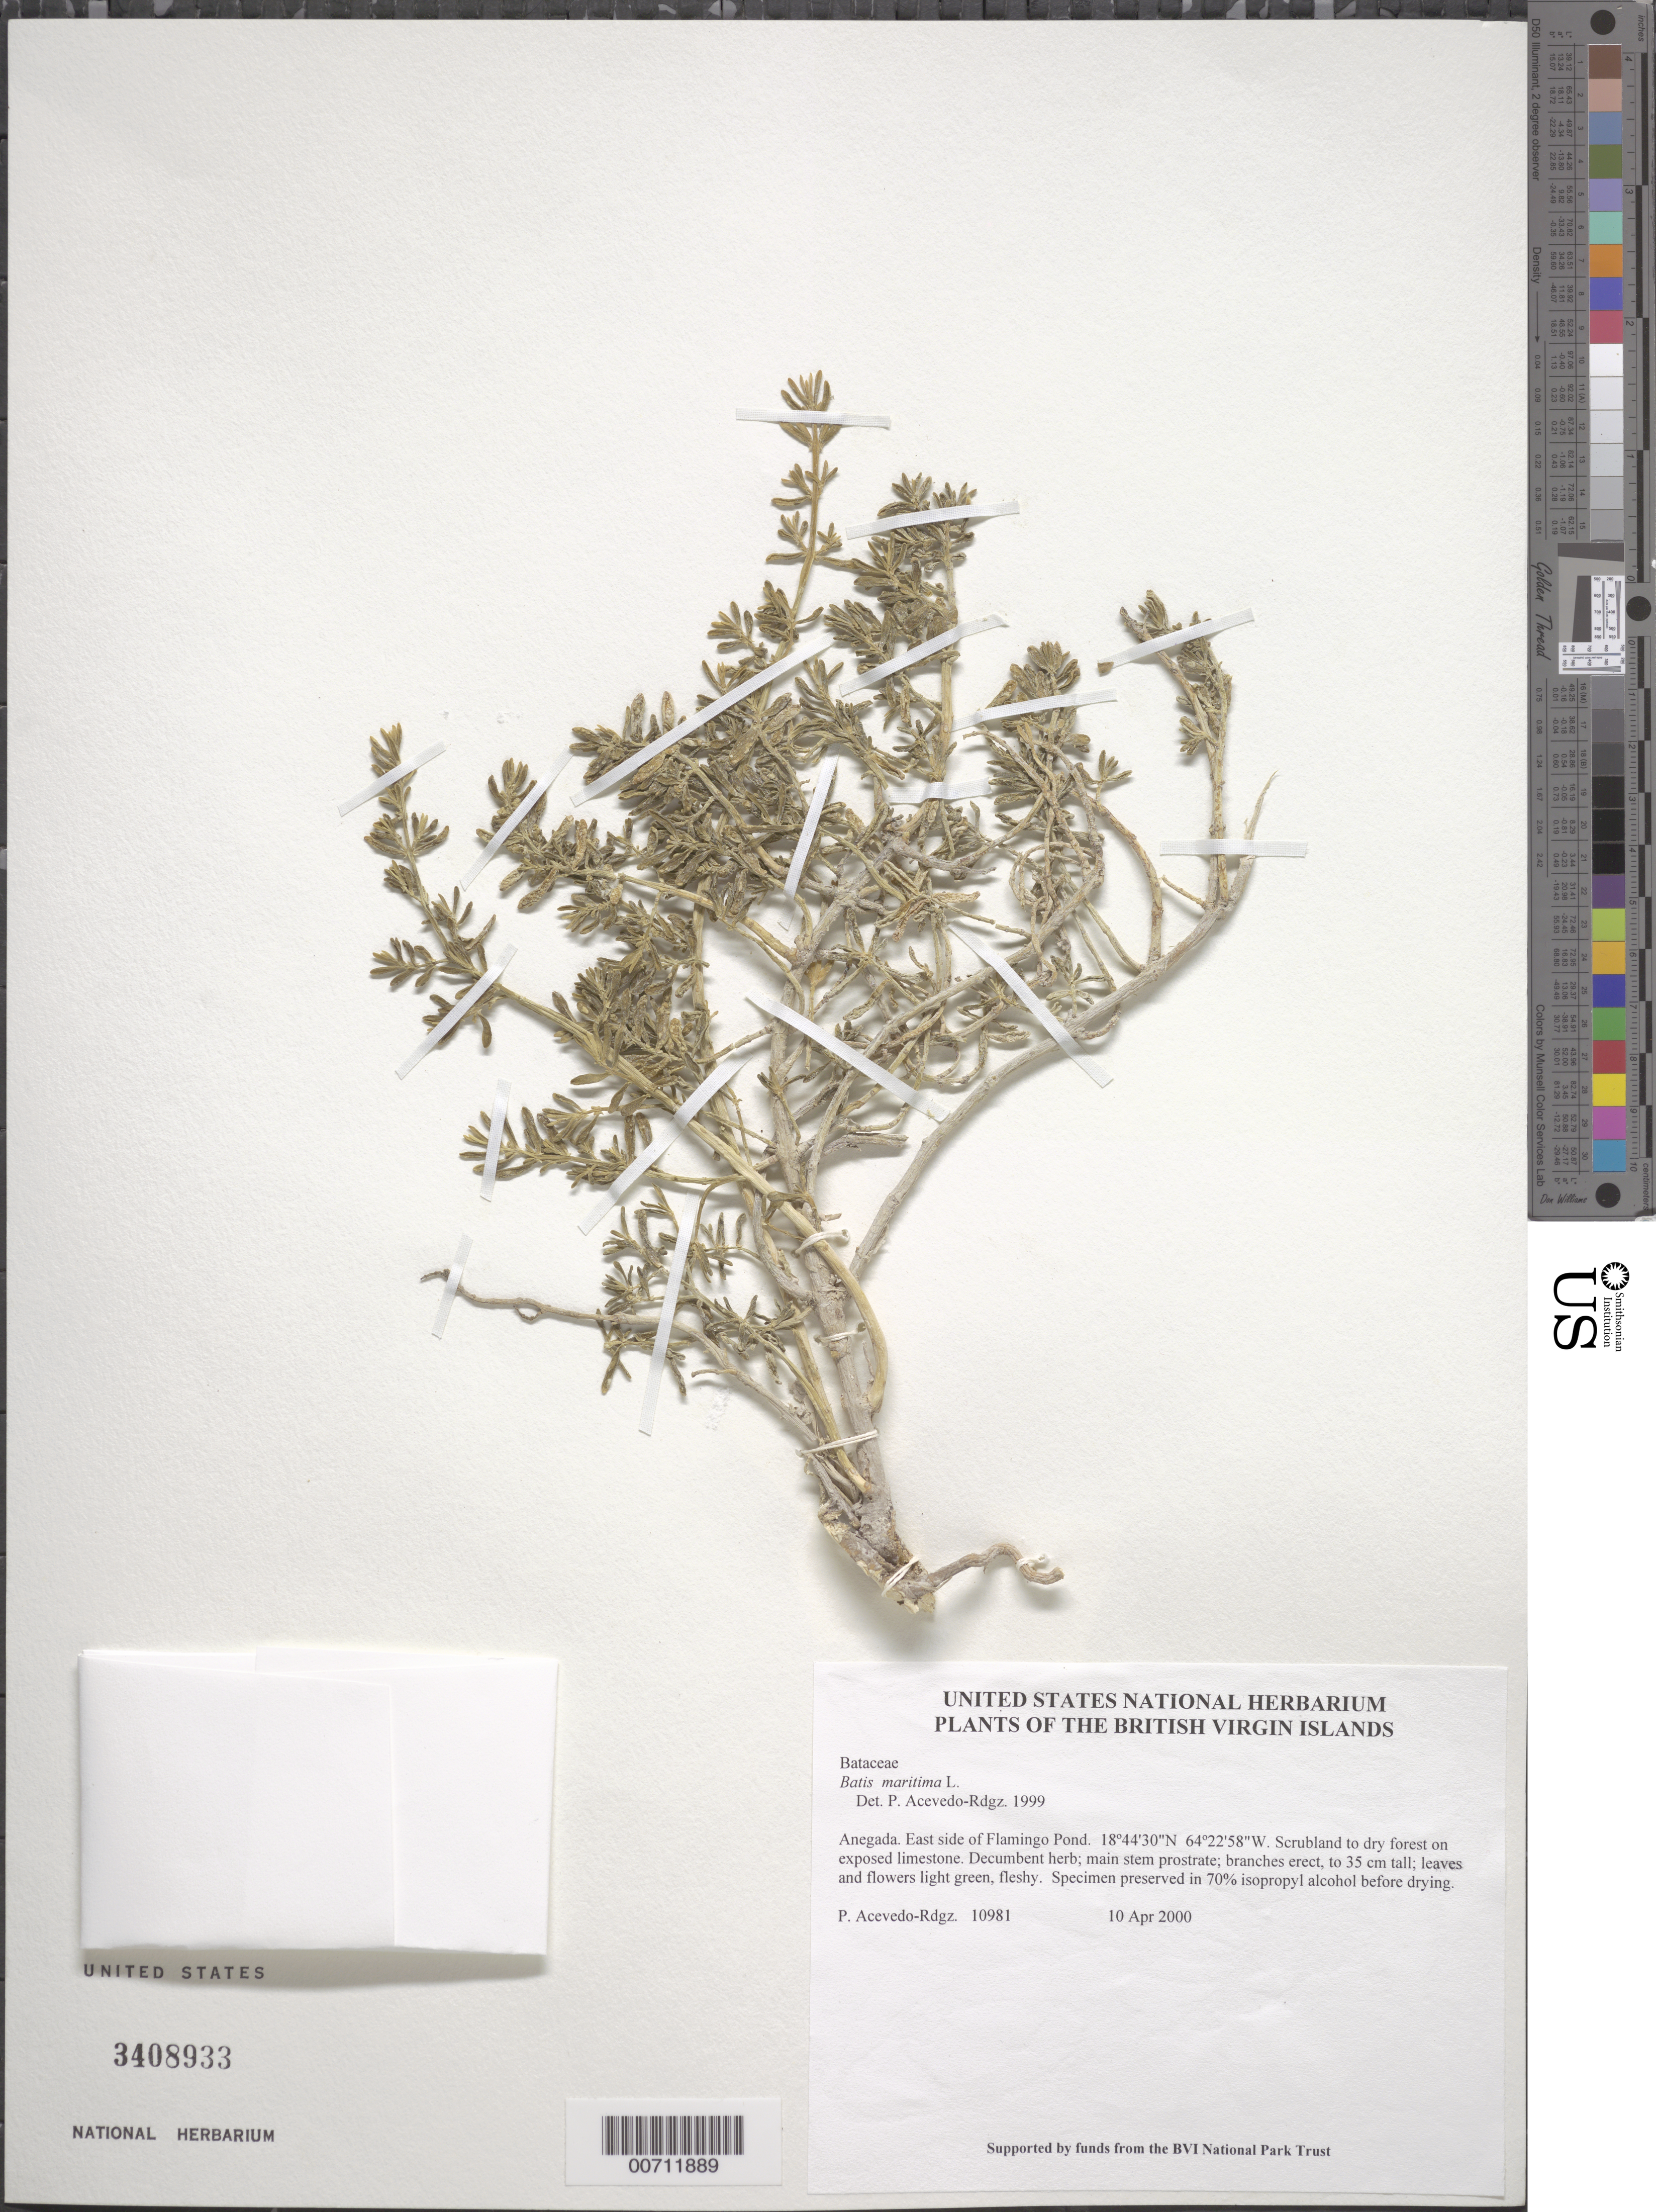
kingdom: Plantae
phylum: Tracheophyta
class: Magnoliopsida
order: Brassicales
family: Bataceae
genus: Batis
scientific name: Batis maritima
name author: L.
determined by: Acevedo-Rodríguez, P., (BOT), Smithsonian Institution - National Museum of Natural History (UNITED STATES)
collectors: P. Acevedo-Rodr.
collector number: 10981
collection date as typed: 10 Apr 2000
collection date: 2000-04-10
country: British Virgin Islands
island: Anegada I.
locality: East side of Flamingo Pond.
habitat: Scrubland to dry forest on exposed limestone.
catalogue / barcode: US 3408933